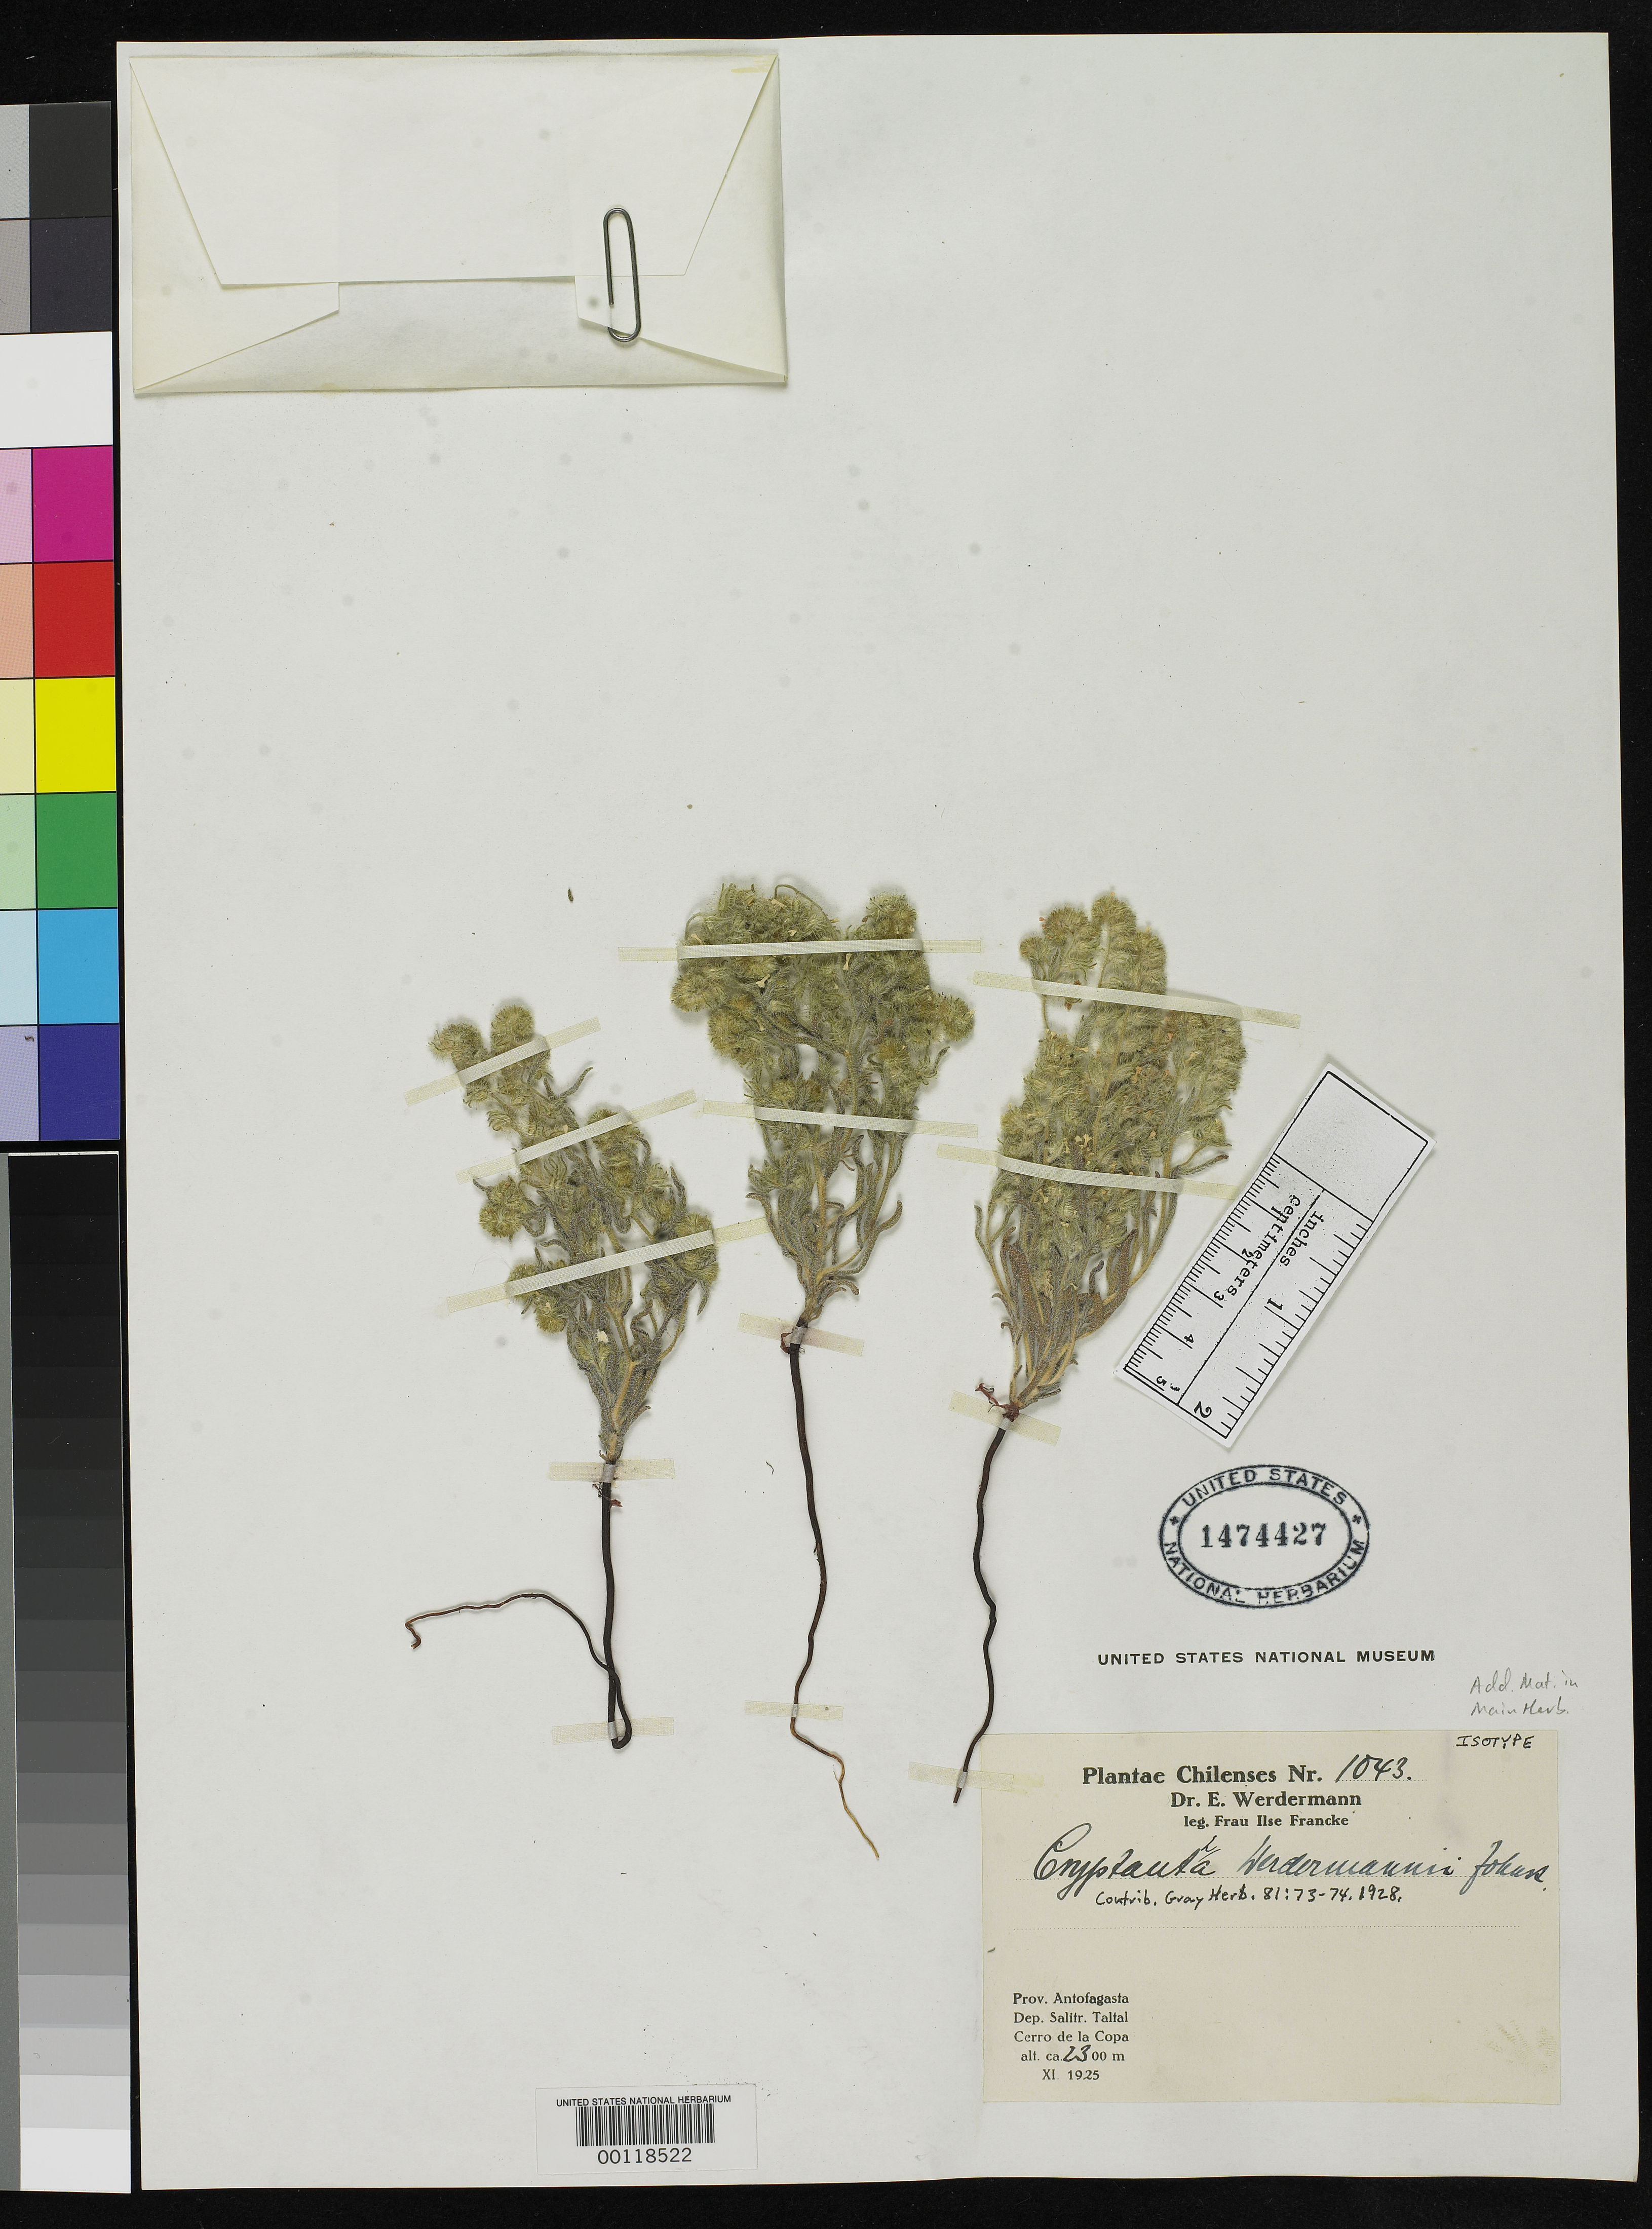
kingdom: Plantae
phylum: Tracheophyta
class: Magnoliopsida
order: Boraginales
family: Boraginaceae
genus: Cryptantha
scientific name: Cryptantha werdermanniana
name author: I.M. Johnst.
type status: Isotype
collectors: E. Werdermann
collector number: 1043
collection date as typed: Nov 1925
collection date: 1925-11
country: Chile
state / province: Antofagasta (II)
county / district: Taltal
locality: Cerro de La Copa.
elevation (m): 2300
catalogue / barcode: US 1474427